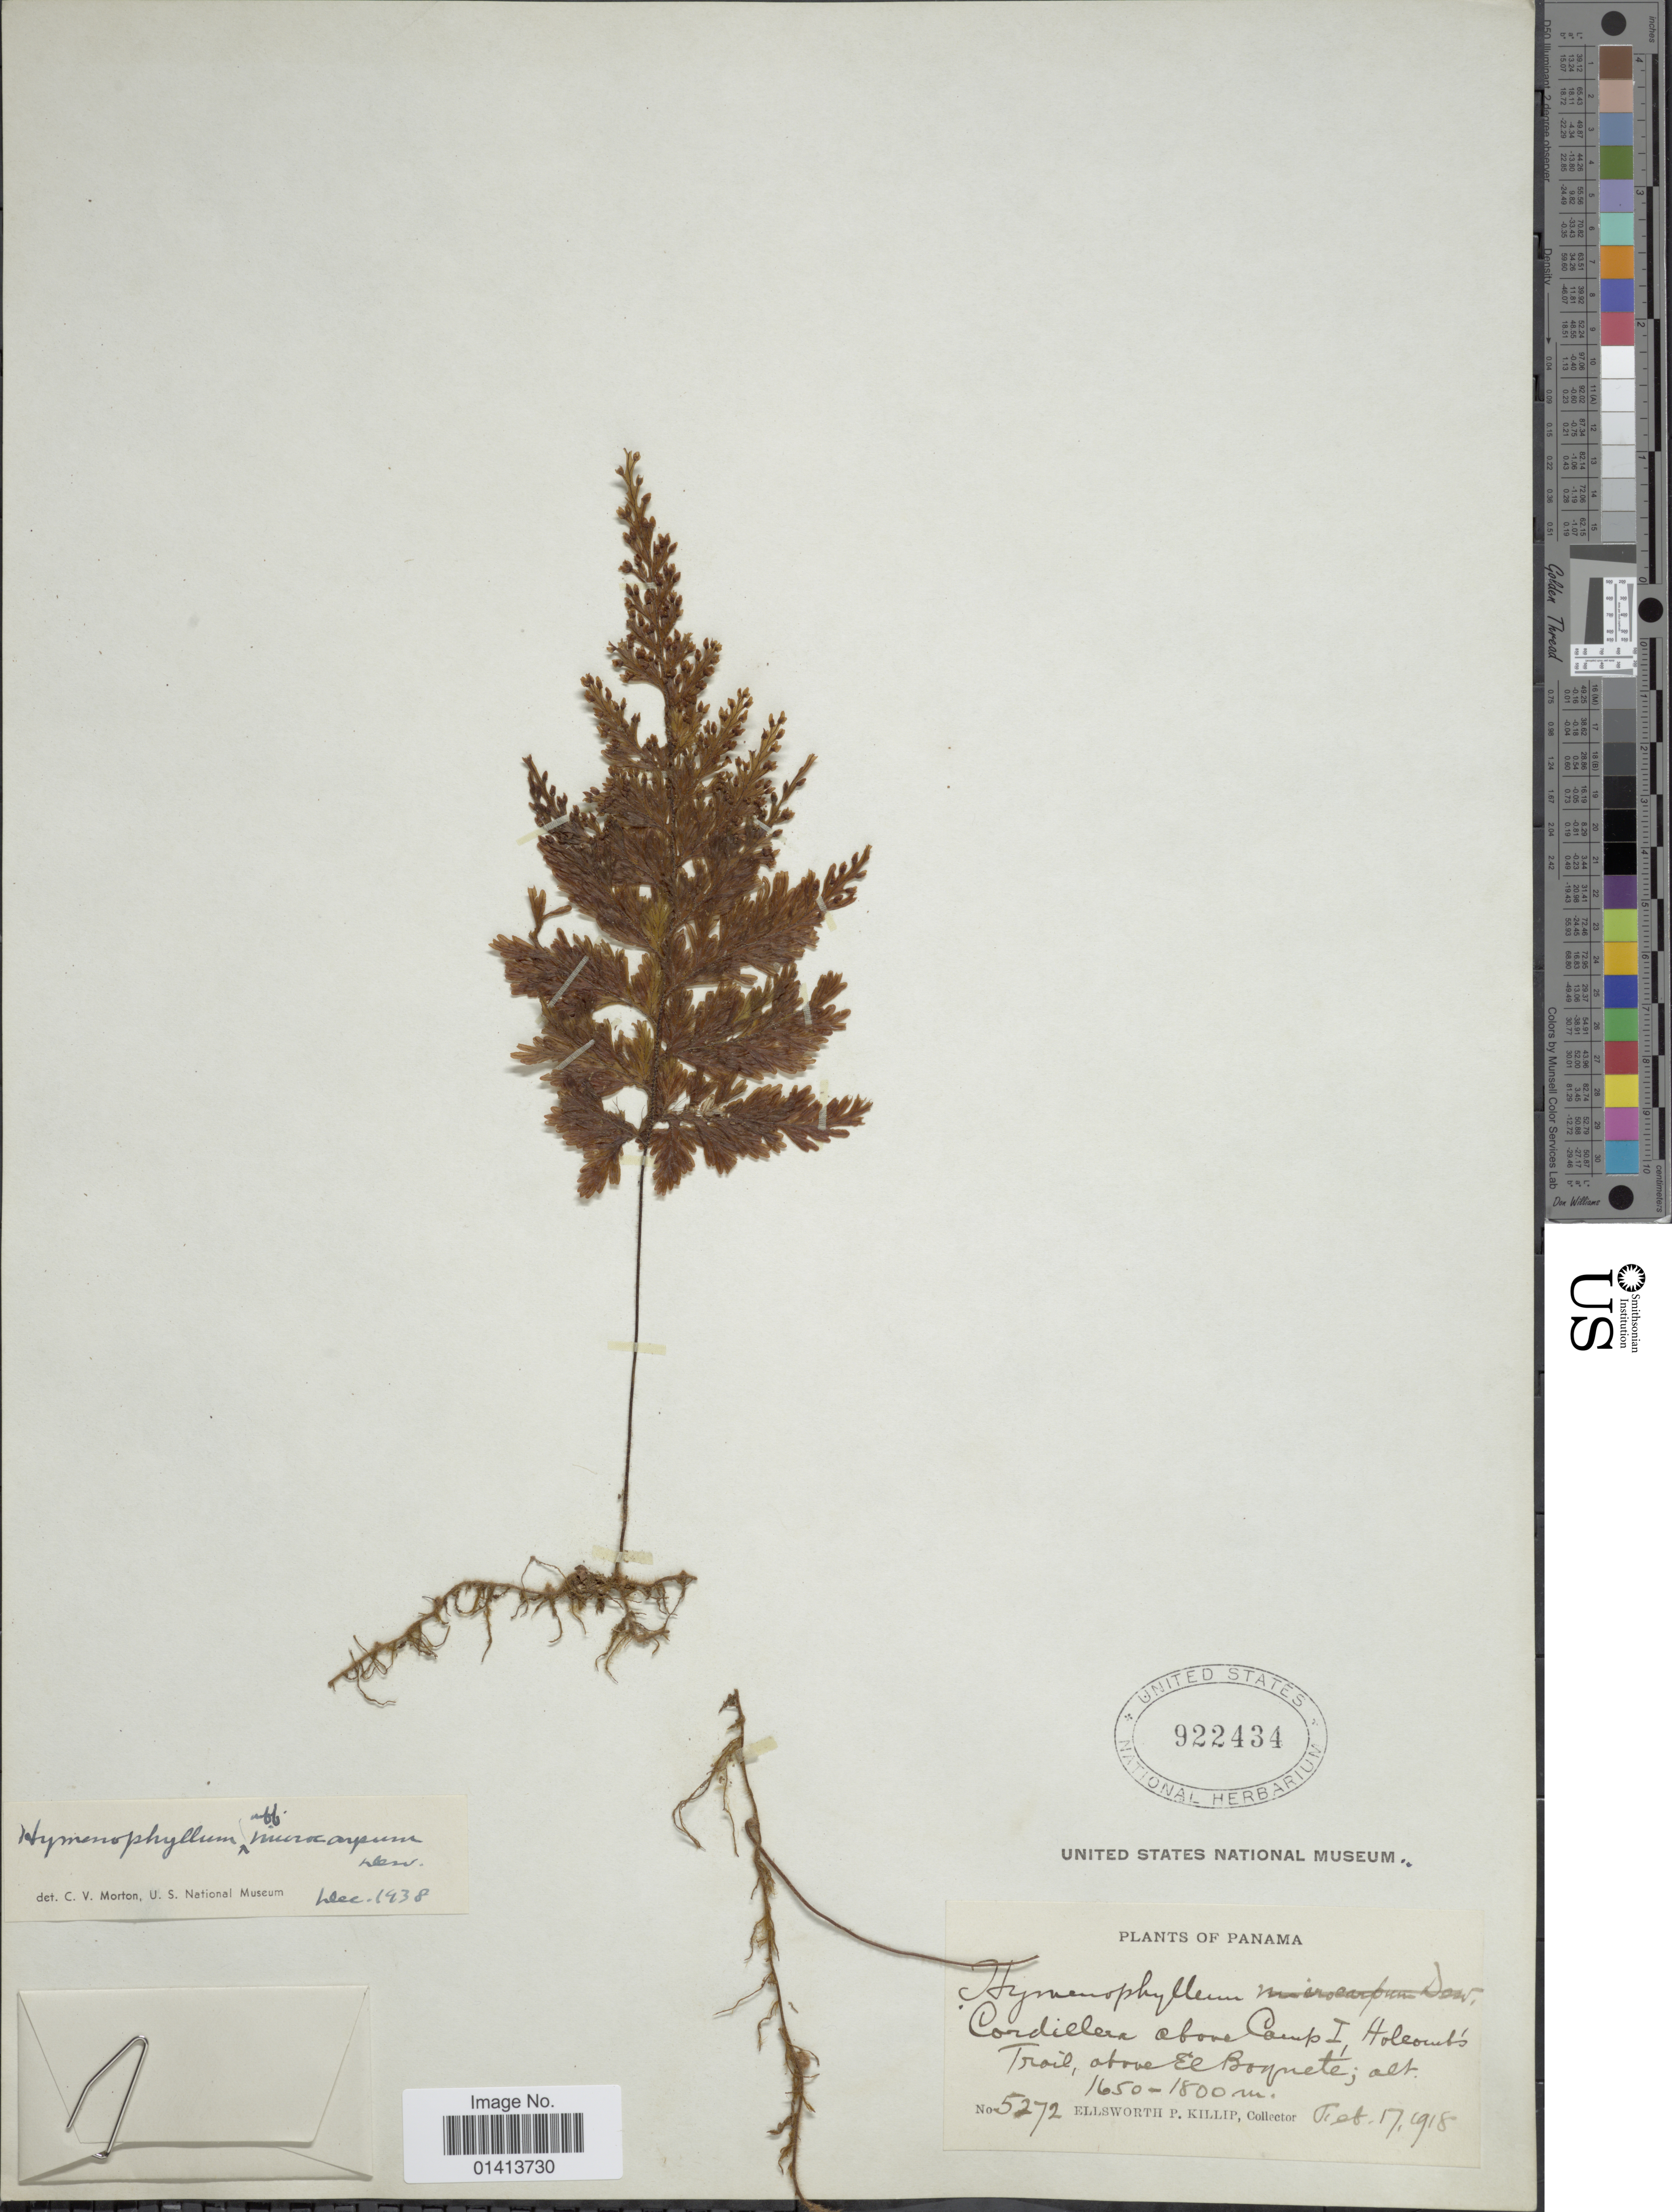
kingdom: Plantae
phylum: Tracheophyta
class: Polypodiopsida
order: Hymenophyllales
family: Hymenophyllaceae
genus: Hymenophyllum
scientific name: Hymenophyllum consanguineum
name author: C.V. Morton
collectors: E. P. Killip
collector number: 5272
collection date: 1918-02-17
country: Panama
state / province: Chiriqui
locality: Cordillera above Camp I, Holcomb's Trail, above El Boquete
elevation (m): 1650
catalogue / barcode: US 922434